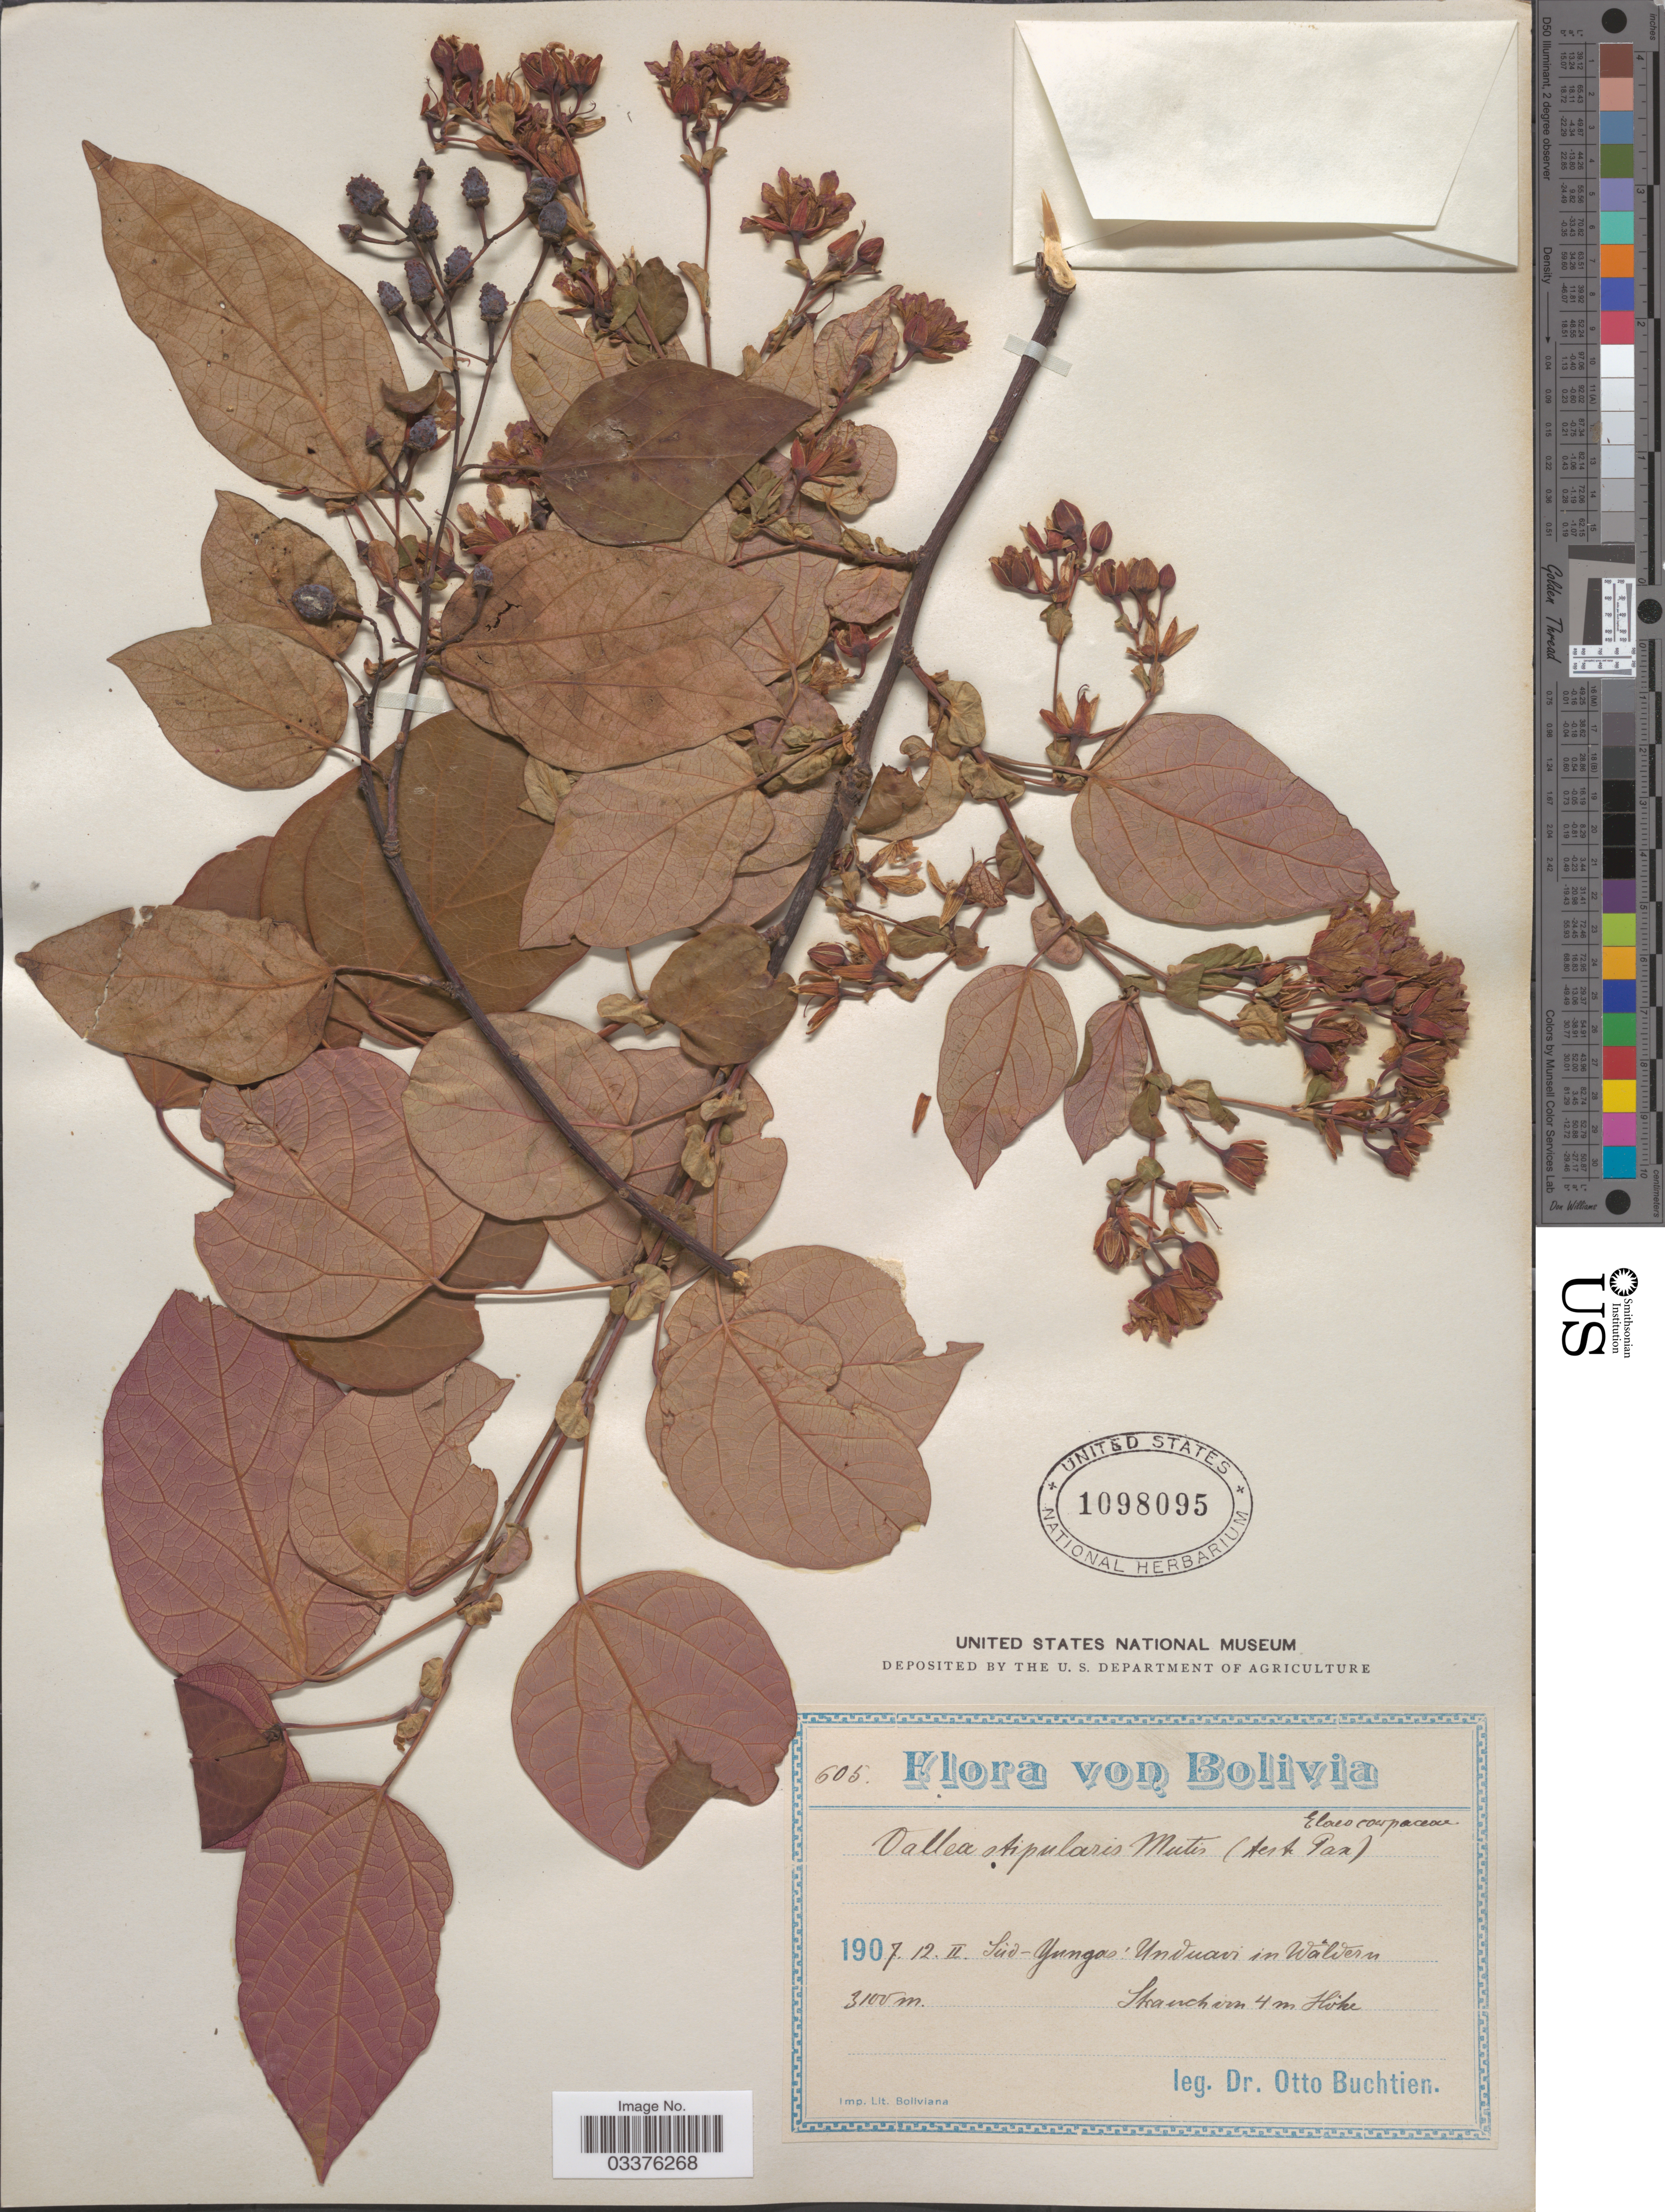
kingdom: Plantae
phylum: Tracheophyta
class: Magnoliopsida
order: Oxalidales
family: Elaeocarpaceae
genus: Vallea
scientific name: Vallea stipularis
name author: L. f.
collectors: O. Buchtien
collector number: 605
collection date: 1907-02-12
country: Bolivia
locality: Súd-Yungas: Unduavi in Waldern.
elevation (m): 3100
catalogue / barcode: US 1098095